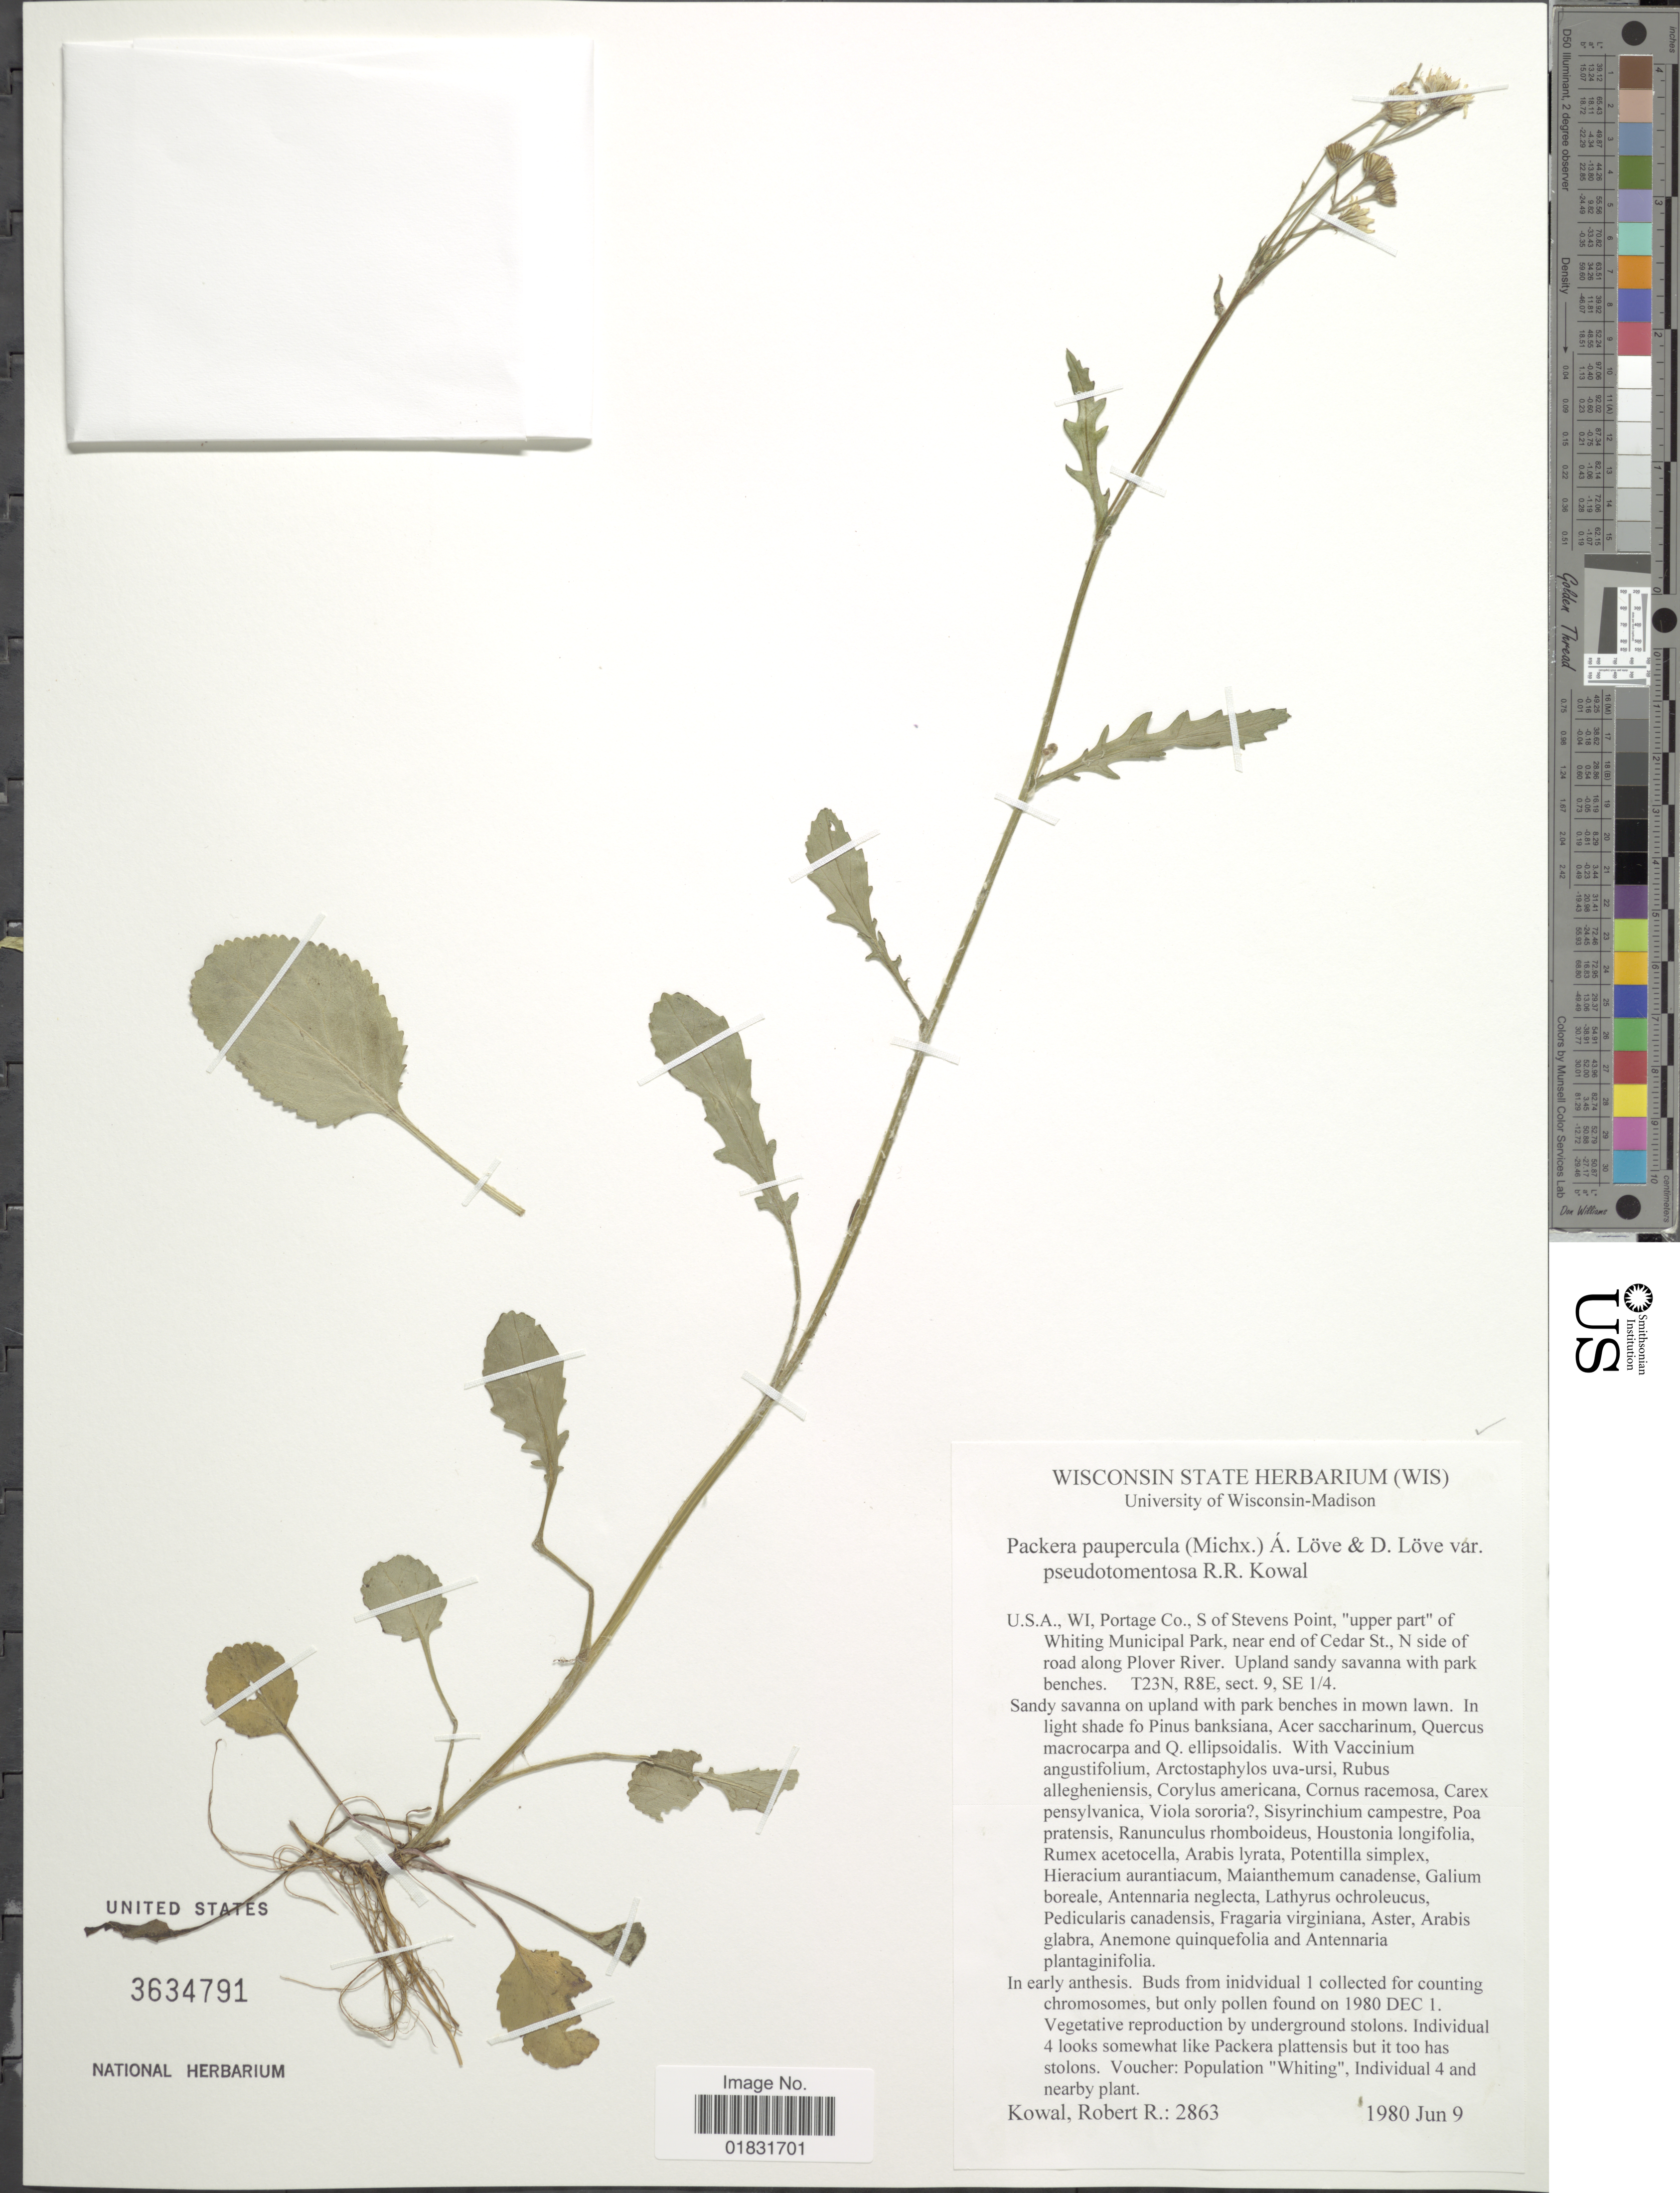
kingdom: Plantae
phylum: Tracheophyta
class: Magnoliopsida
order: Asterales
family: Asteraceae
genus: Packera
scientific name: Packera paupercula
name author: (Michx.) Á. Löve & D. Löve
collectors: R. Kowal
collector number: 2863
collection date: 1980-06-09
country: United States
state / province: Wisconsin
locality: Portage Co., S. of Stevens Point, 'upper part' of Whiting Municipal Park, near end of Cedar St., N side of road along Plover River. Upland sandy savanna with park benches. T23N, R8E, sect. 9 SE ¼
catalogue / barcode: US 3634791